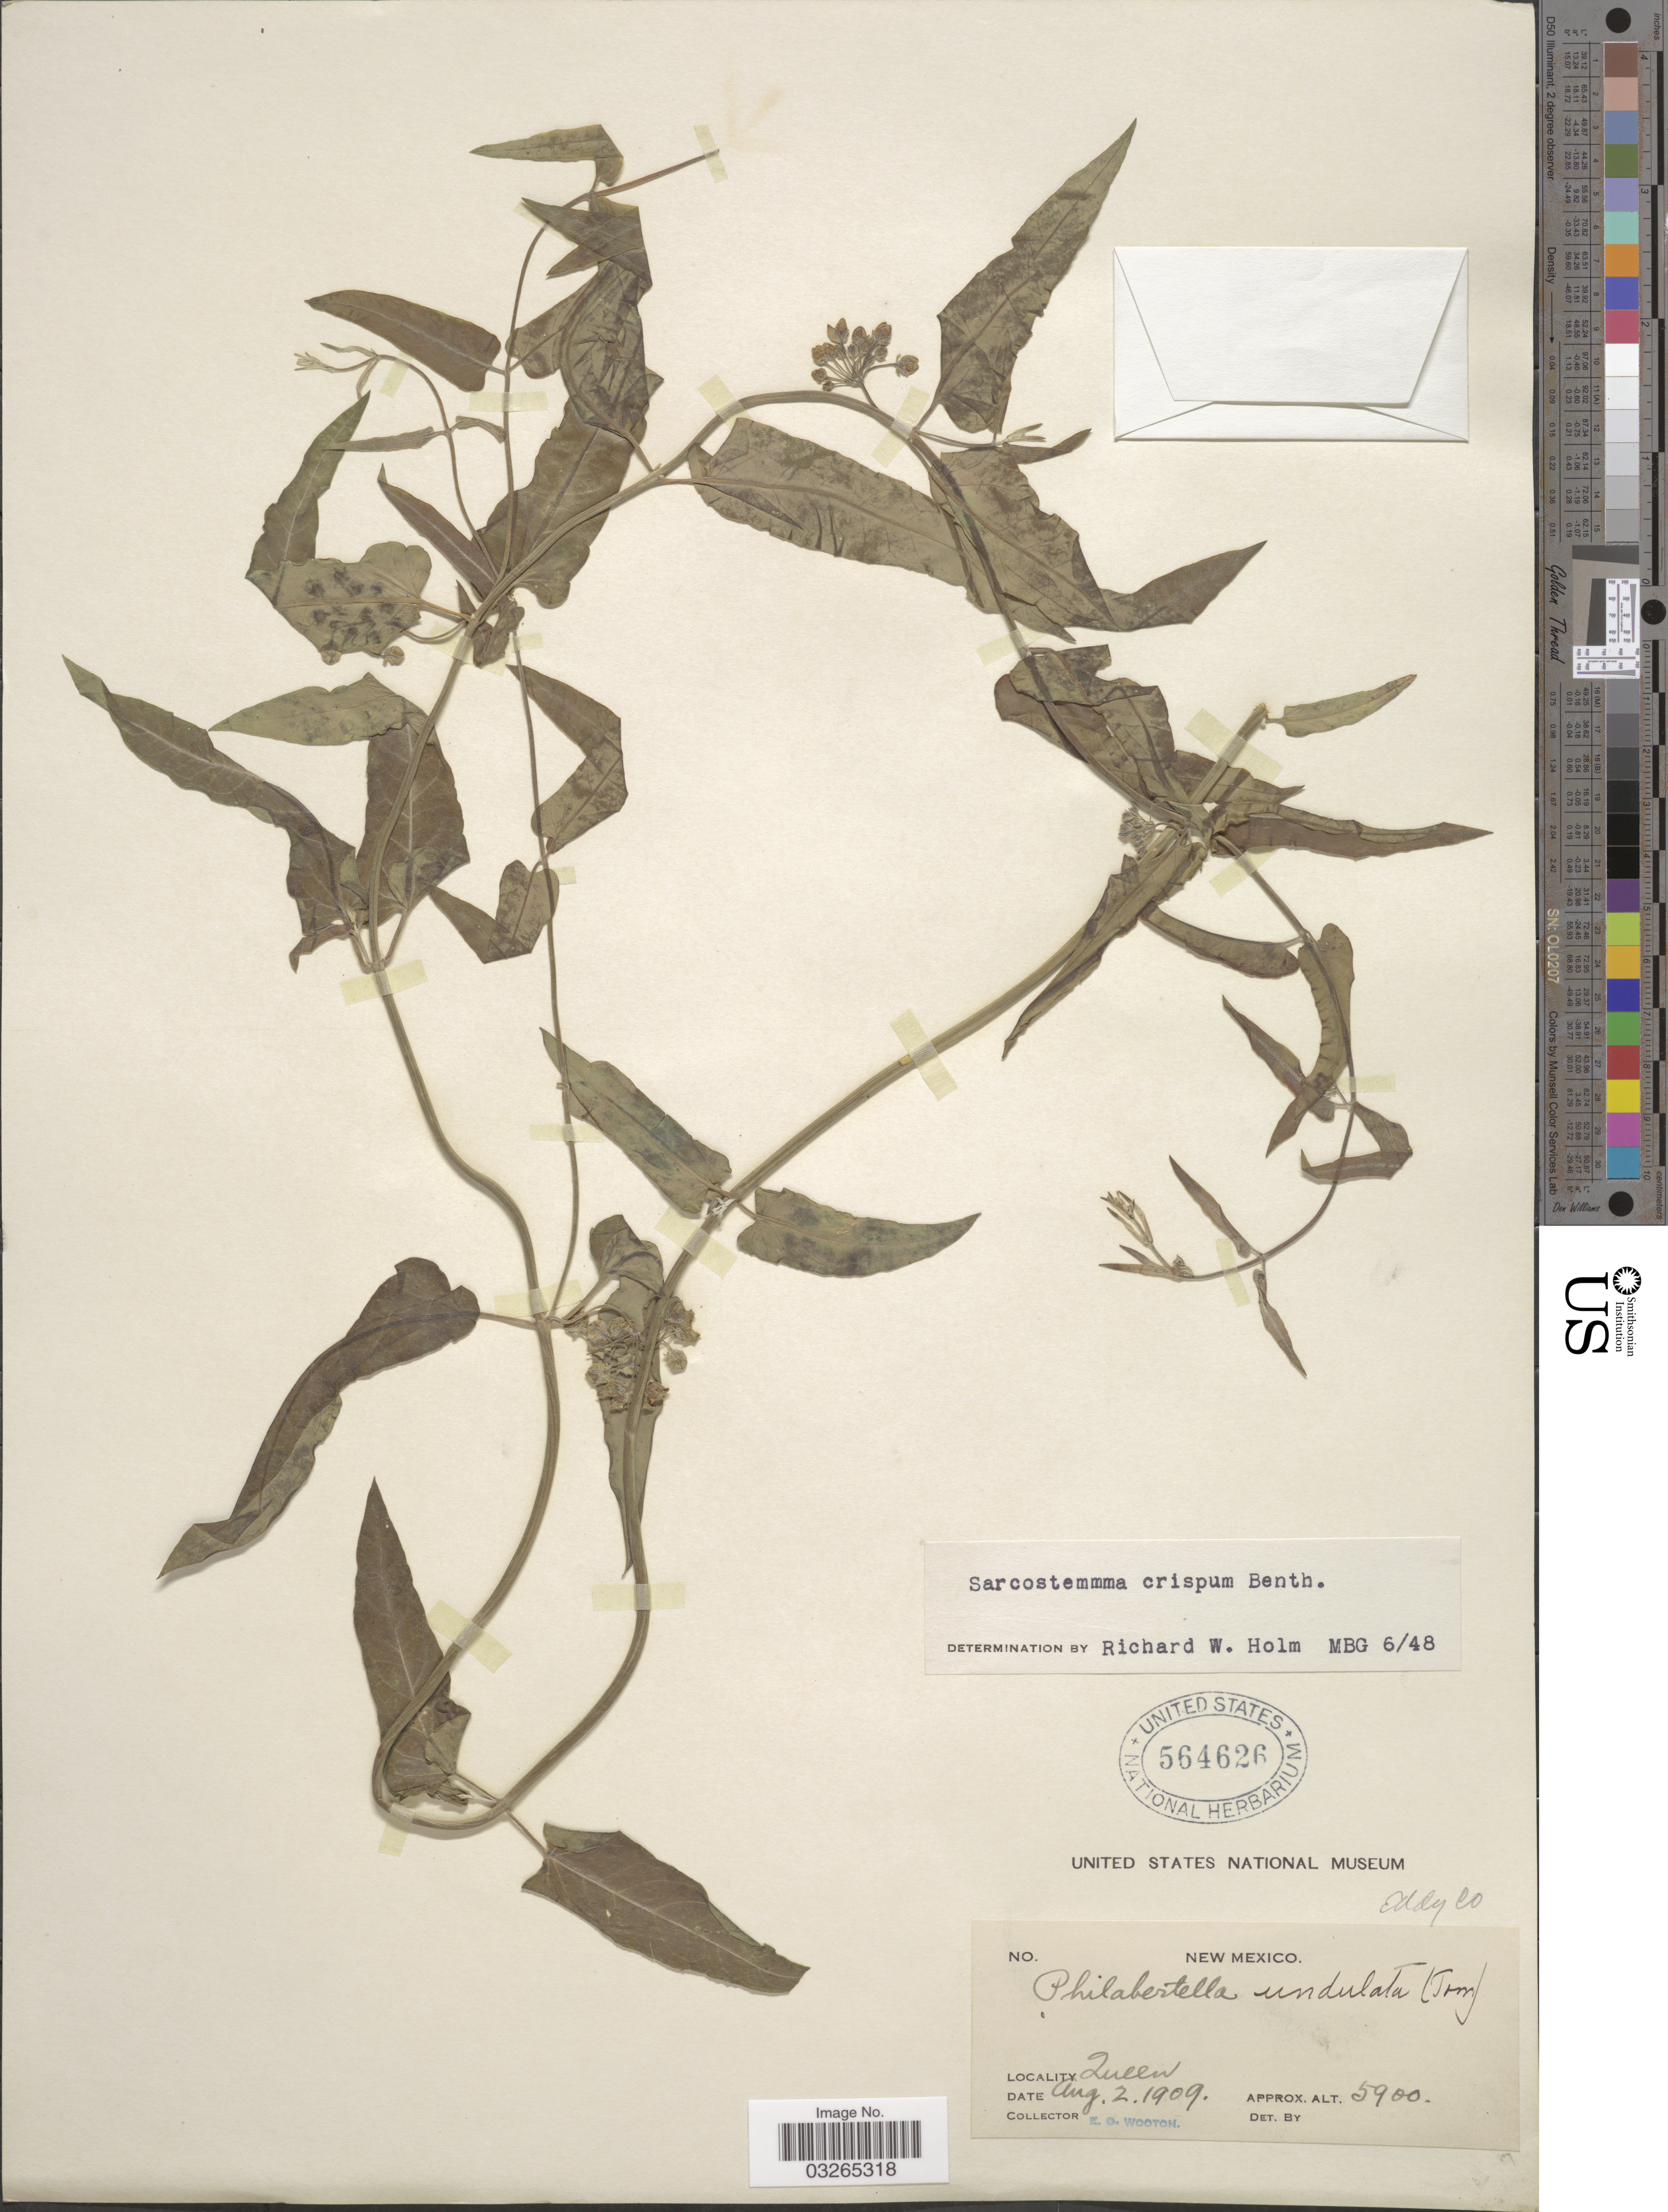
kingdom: Plantae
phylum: Tracheophyta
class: Magnoliopsida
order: Gentianales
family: Apocynaceae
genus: Sarcostemma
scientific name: Sarcostemma crispum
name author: Benth.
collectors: E. O. Wooton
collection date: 1909-08-02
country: United States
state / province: New Mexico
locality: Queen. Eddy Co.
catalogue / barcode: US 564626